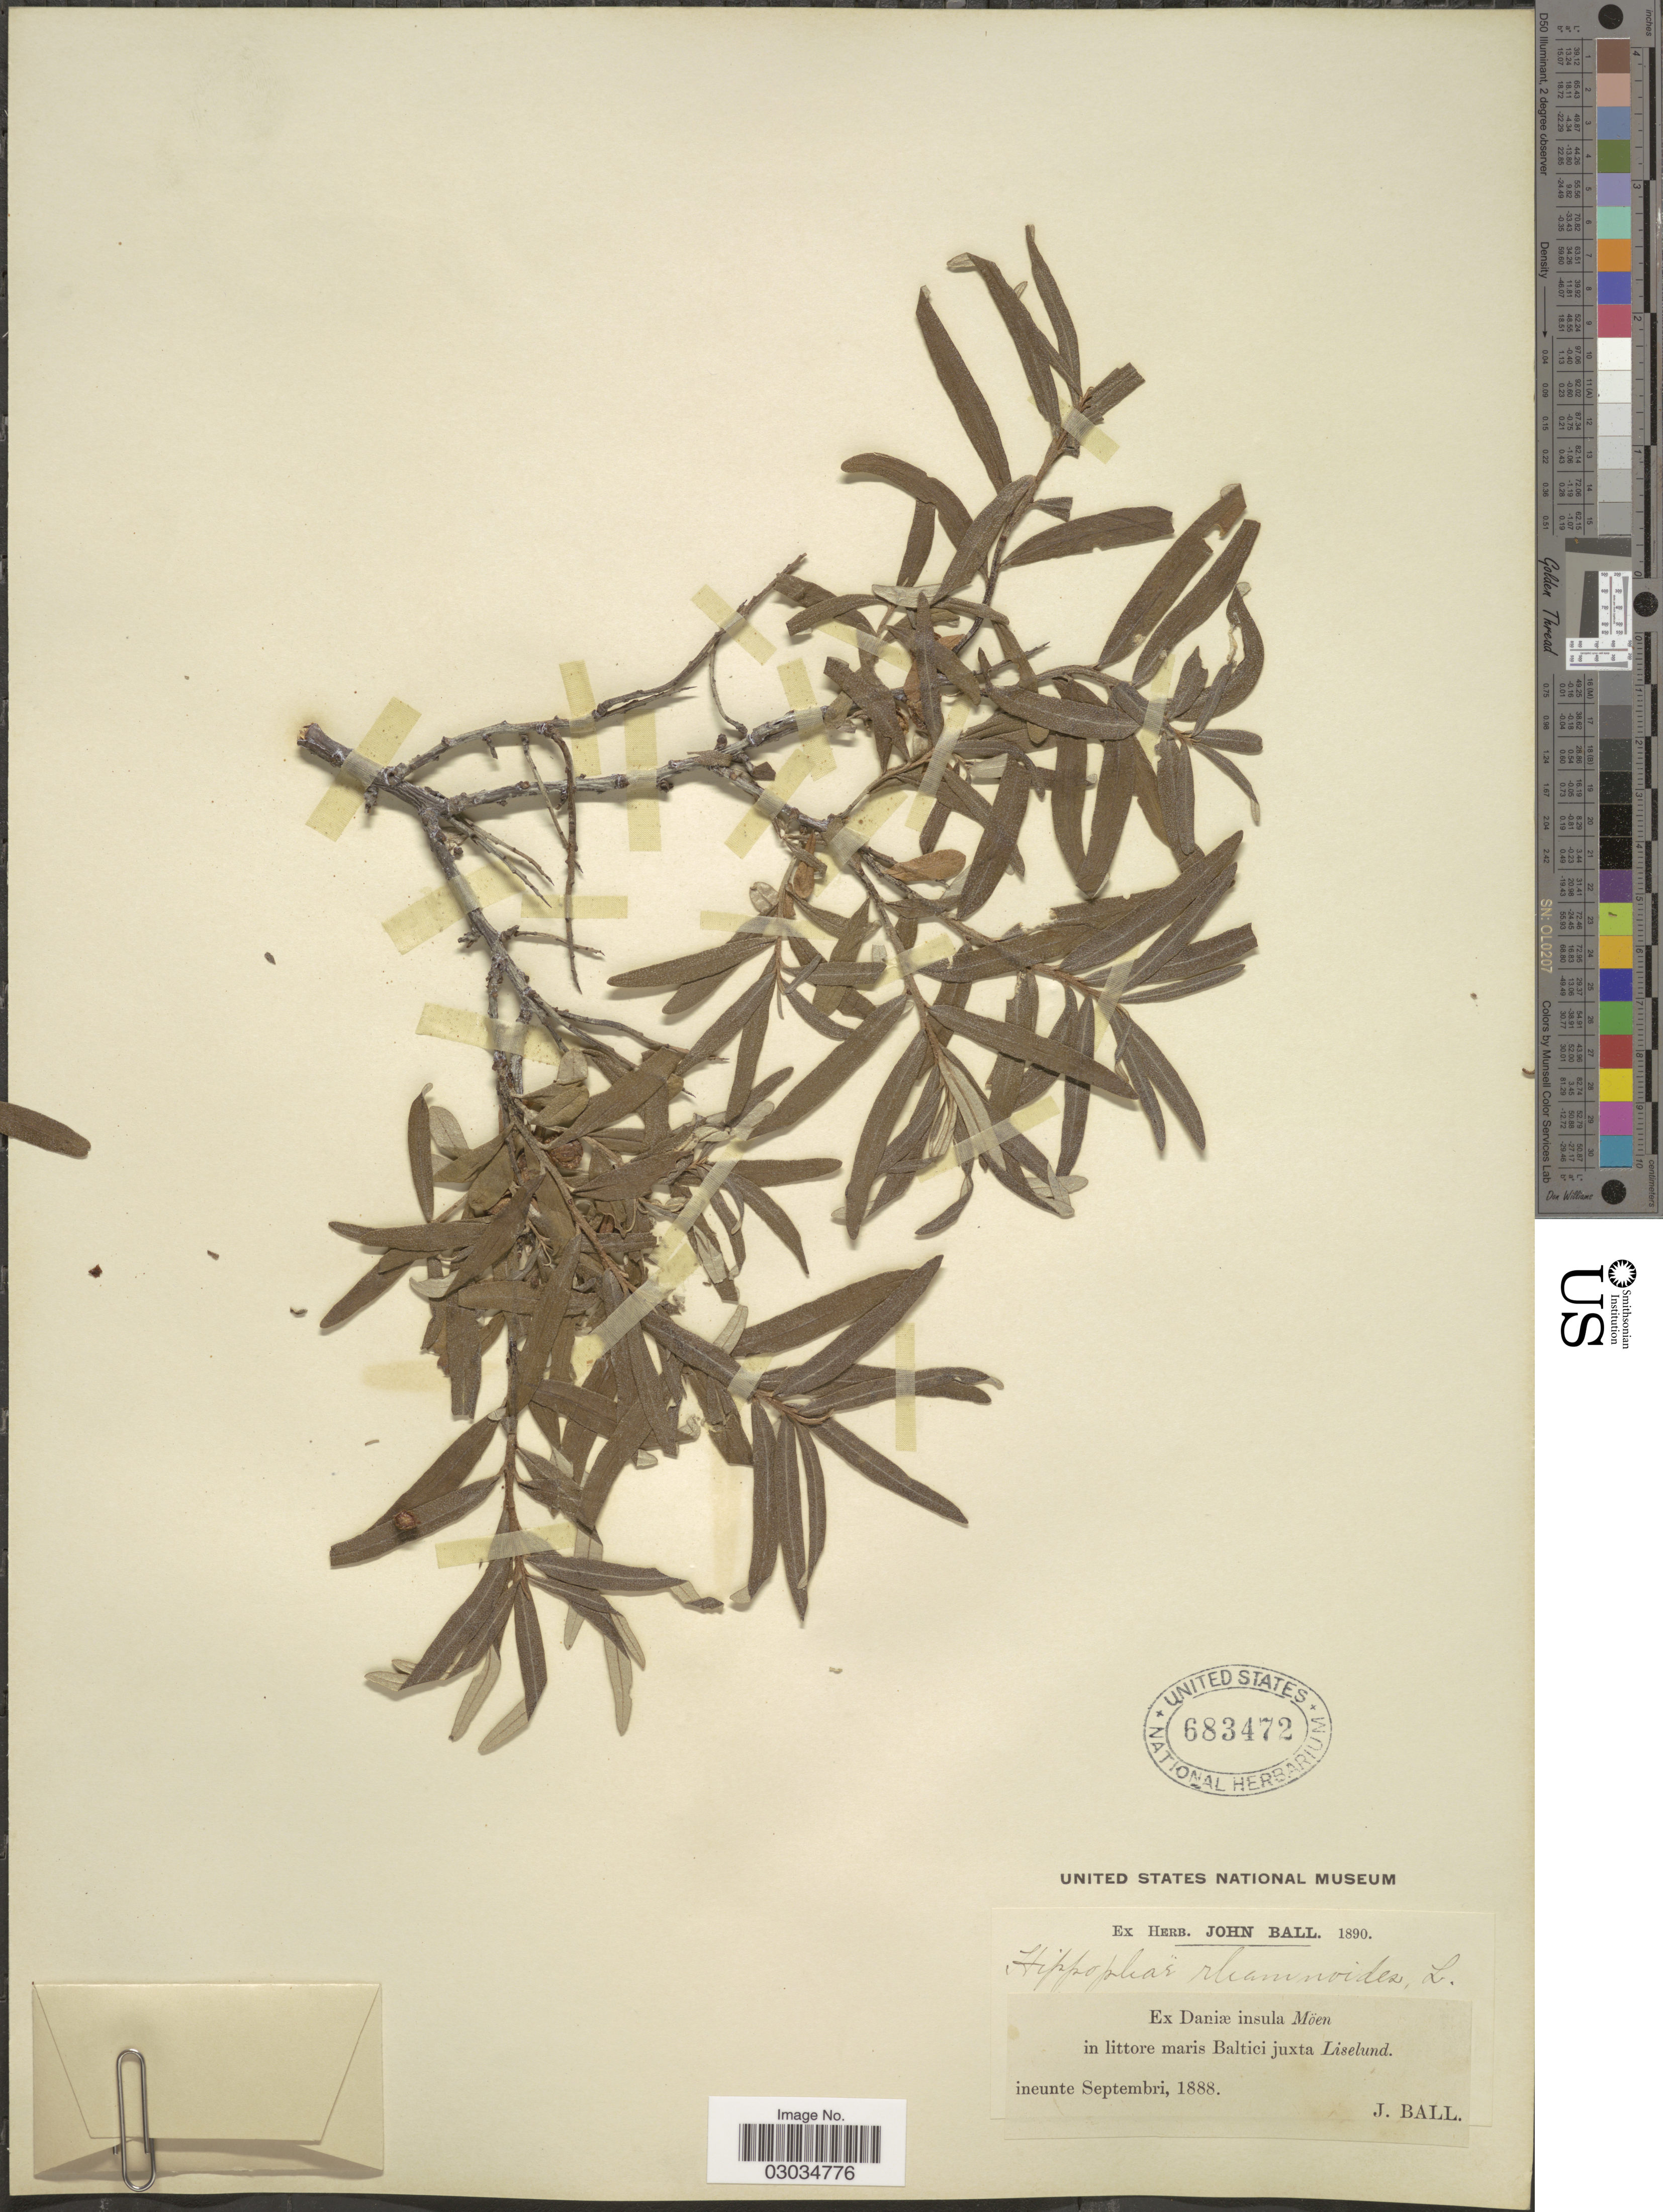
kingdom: Plantae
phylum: Tracheophyta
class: Magnoliopsida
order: Rosales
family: Elaeagnaceae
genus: Hippophae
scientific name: Hippophae rhamnoides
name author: L.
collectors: J. Ball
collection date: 1888-09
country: Denmark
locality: Daniæ insula Möen in littore maris Baltici juxta Liselund.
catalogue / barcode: US 683472